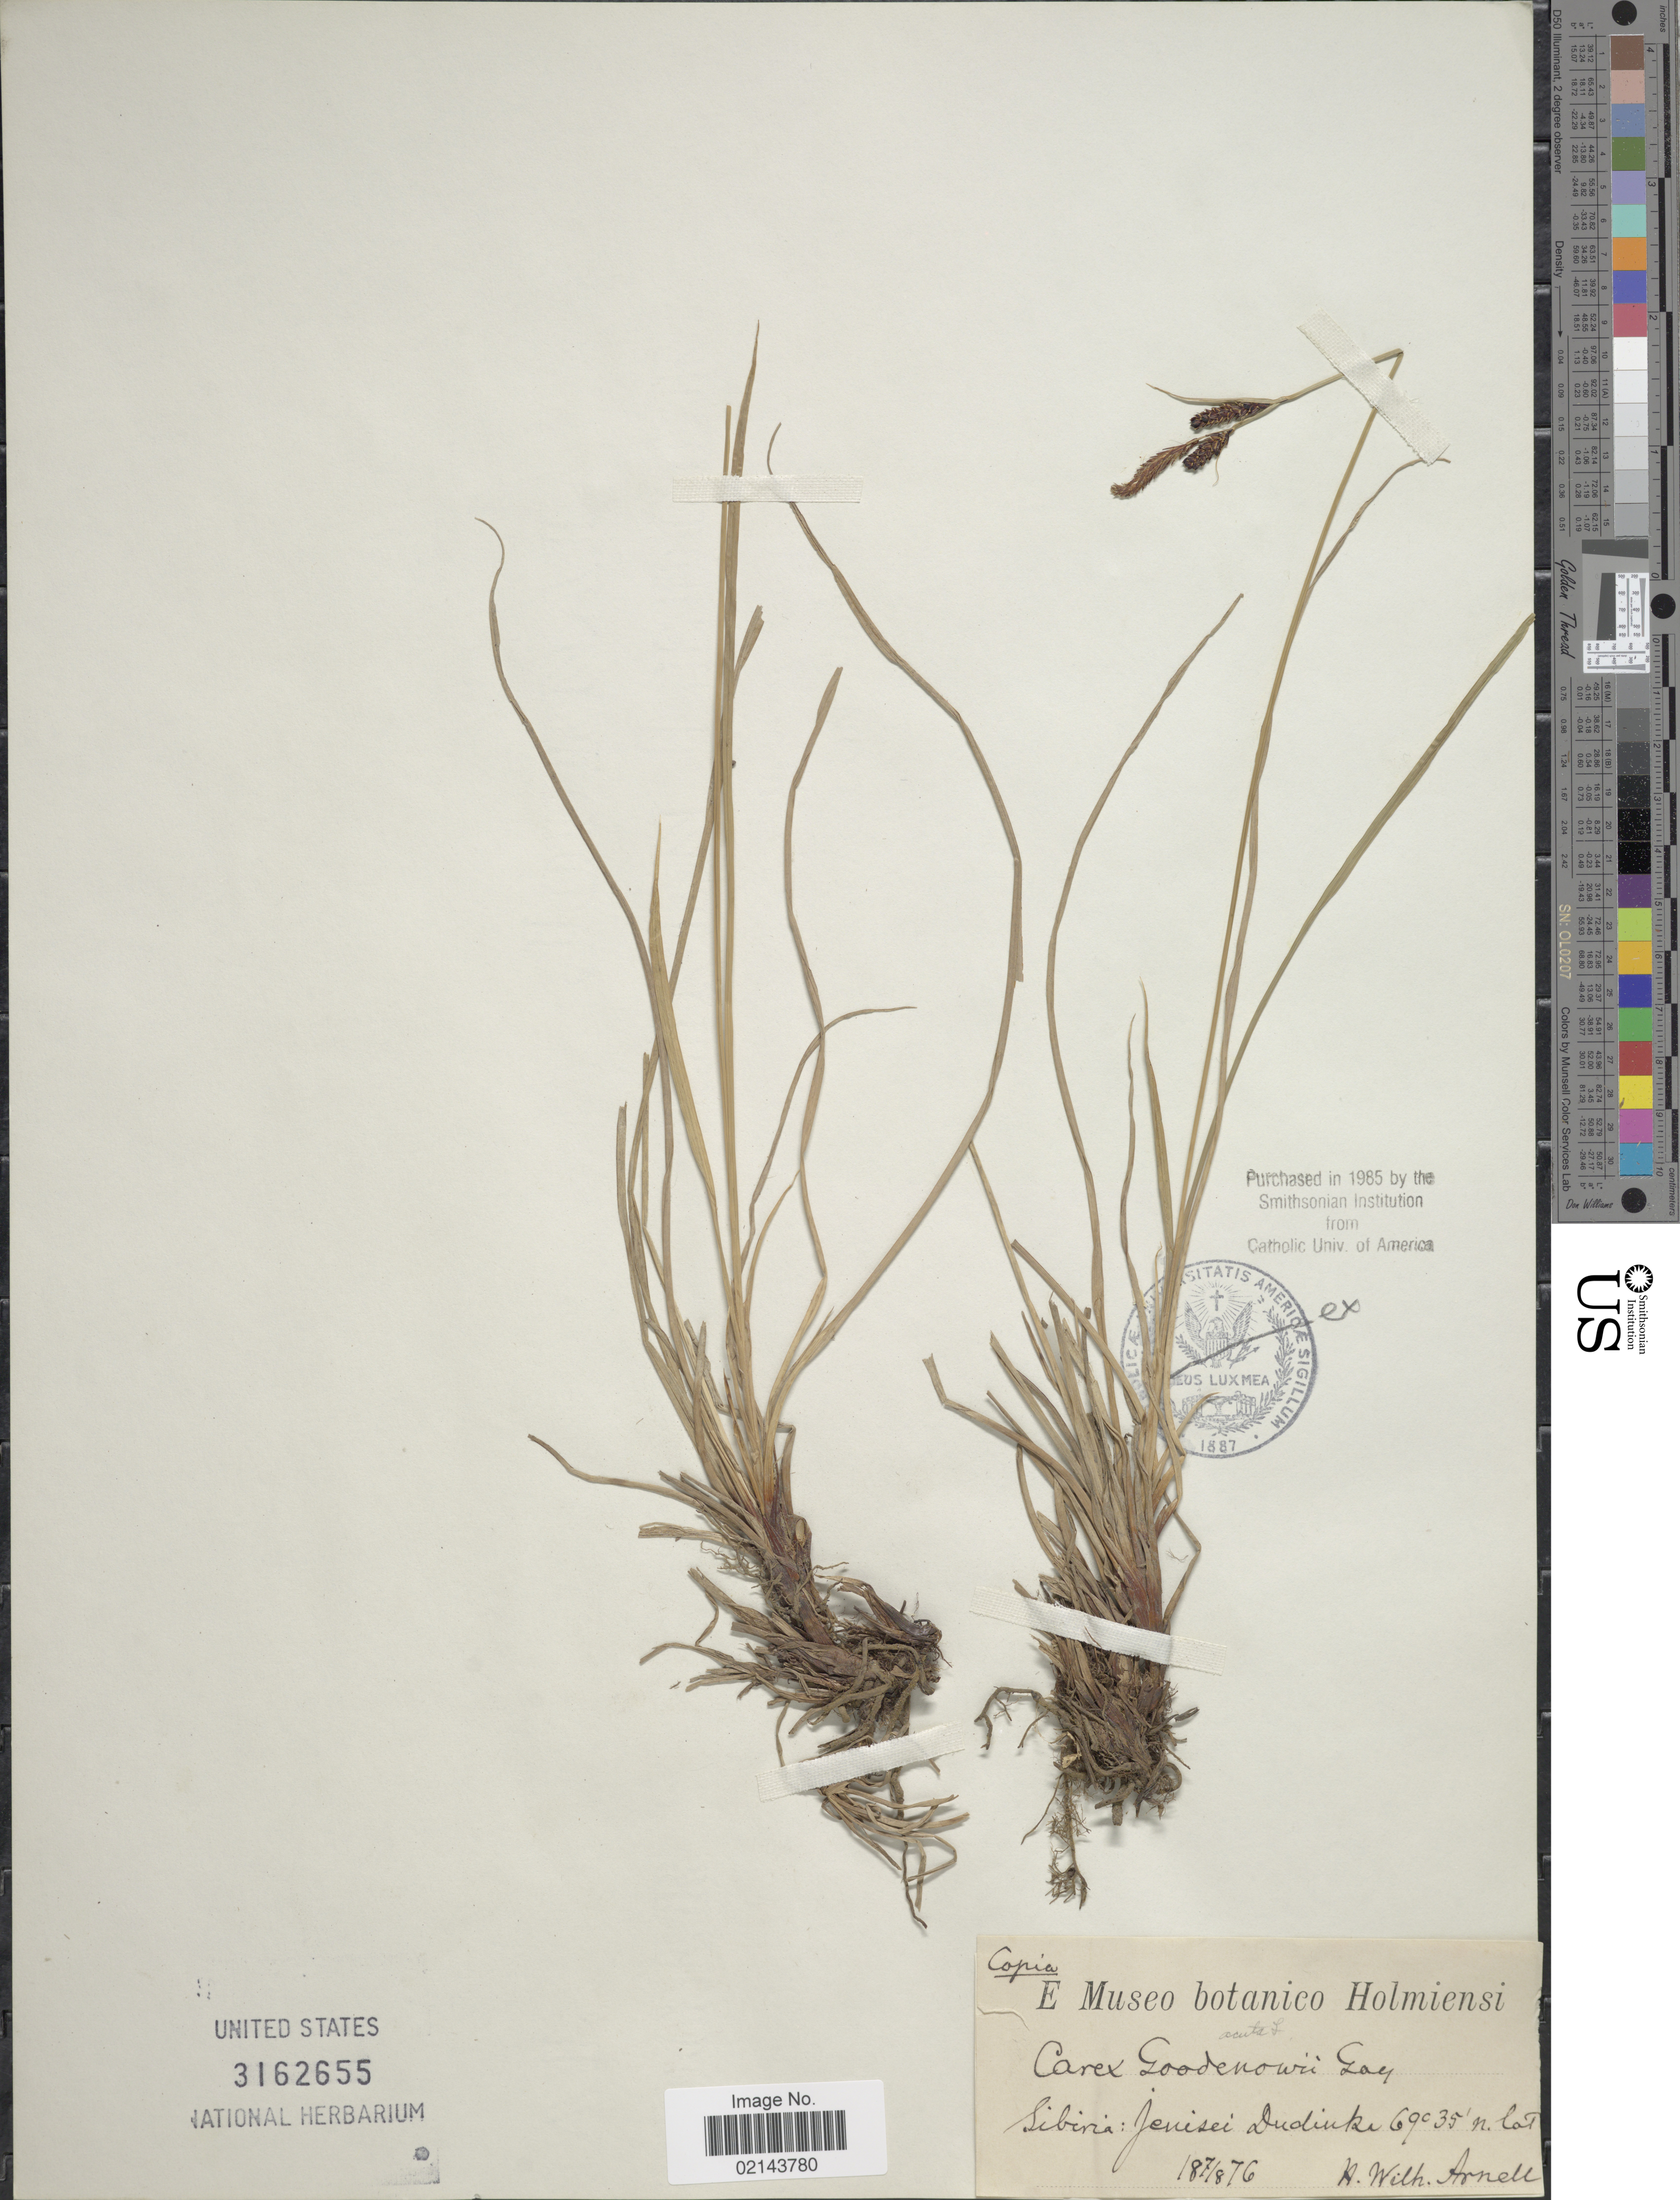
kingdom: Plantae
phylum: Tracheophyta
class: Liliopsida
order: Poales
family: Cyperaceae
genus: Carex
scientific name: Carex acuta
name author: L.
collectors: H. W. Arnell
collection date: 1876-08-07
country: Russian Federation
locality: Sibiria: Jenisei Dudiuke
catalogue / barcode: US 3162655